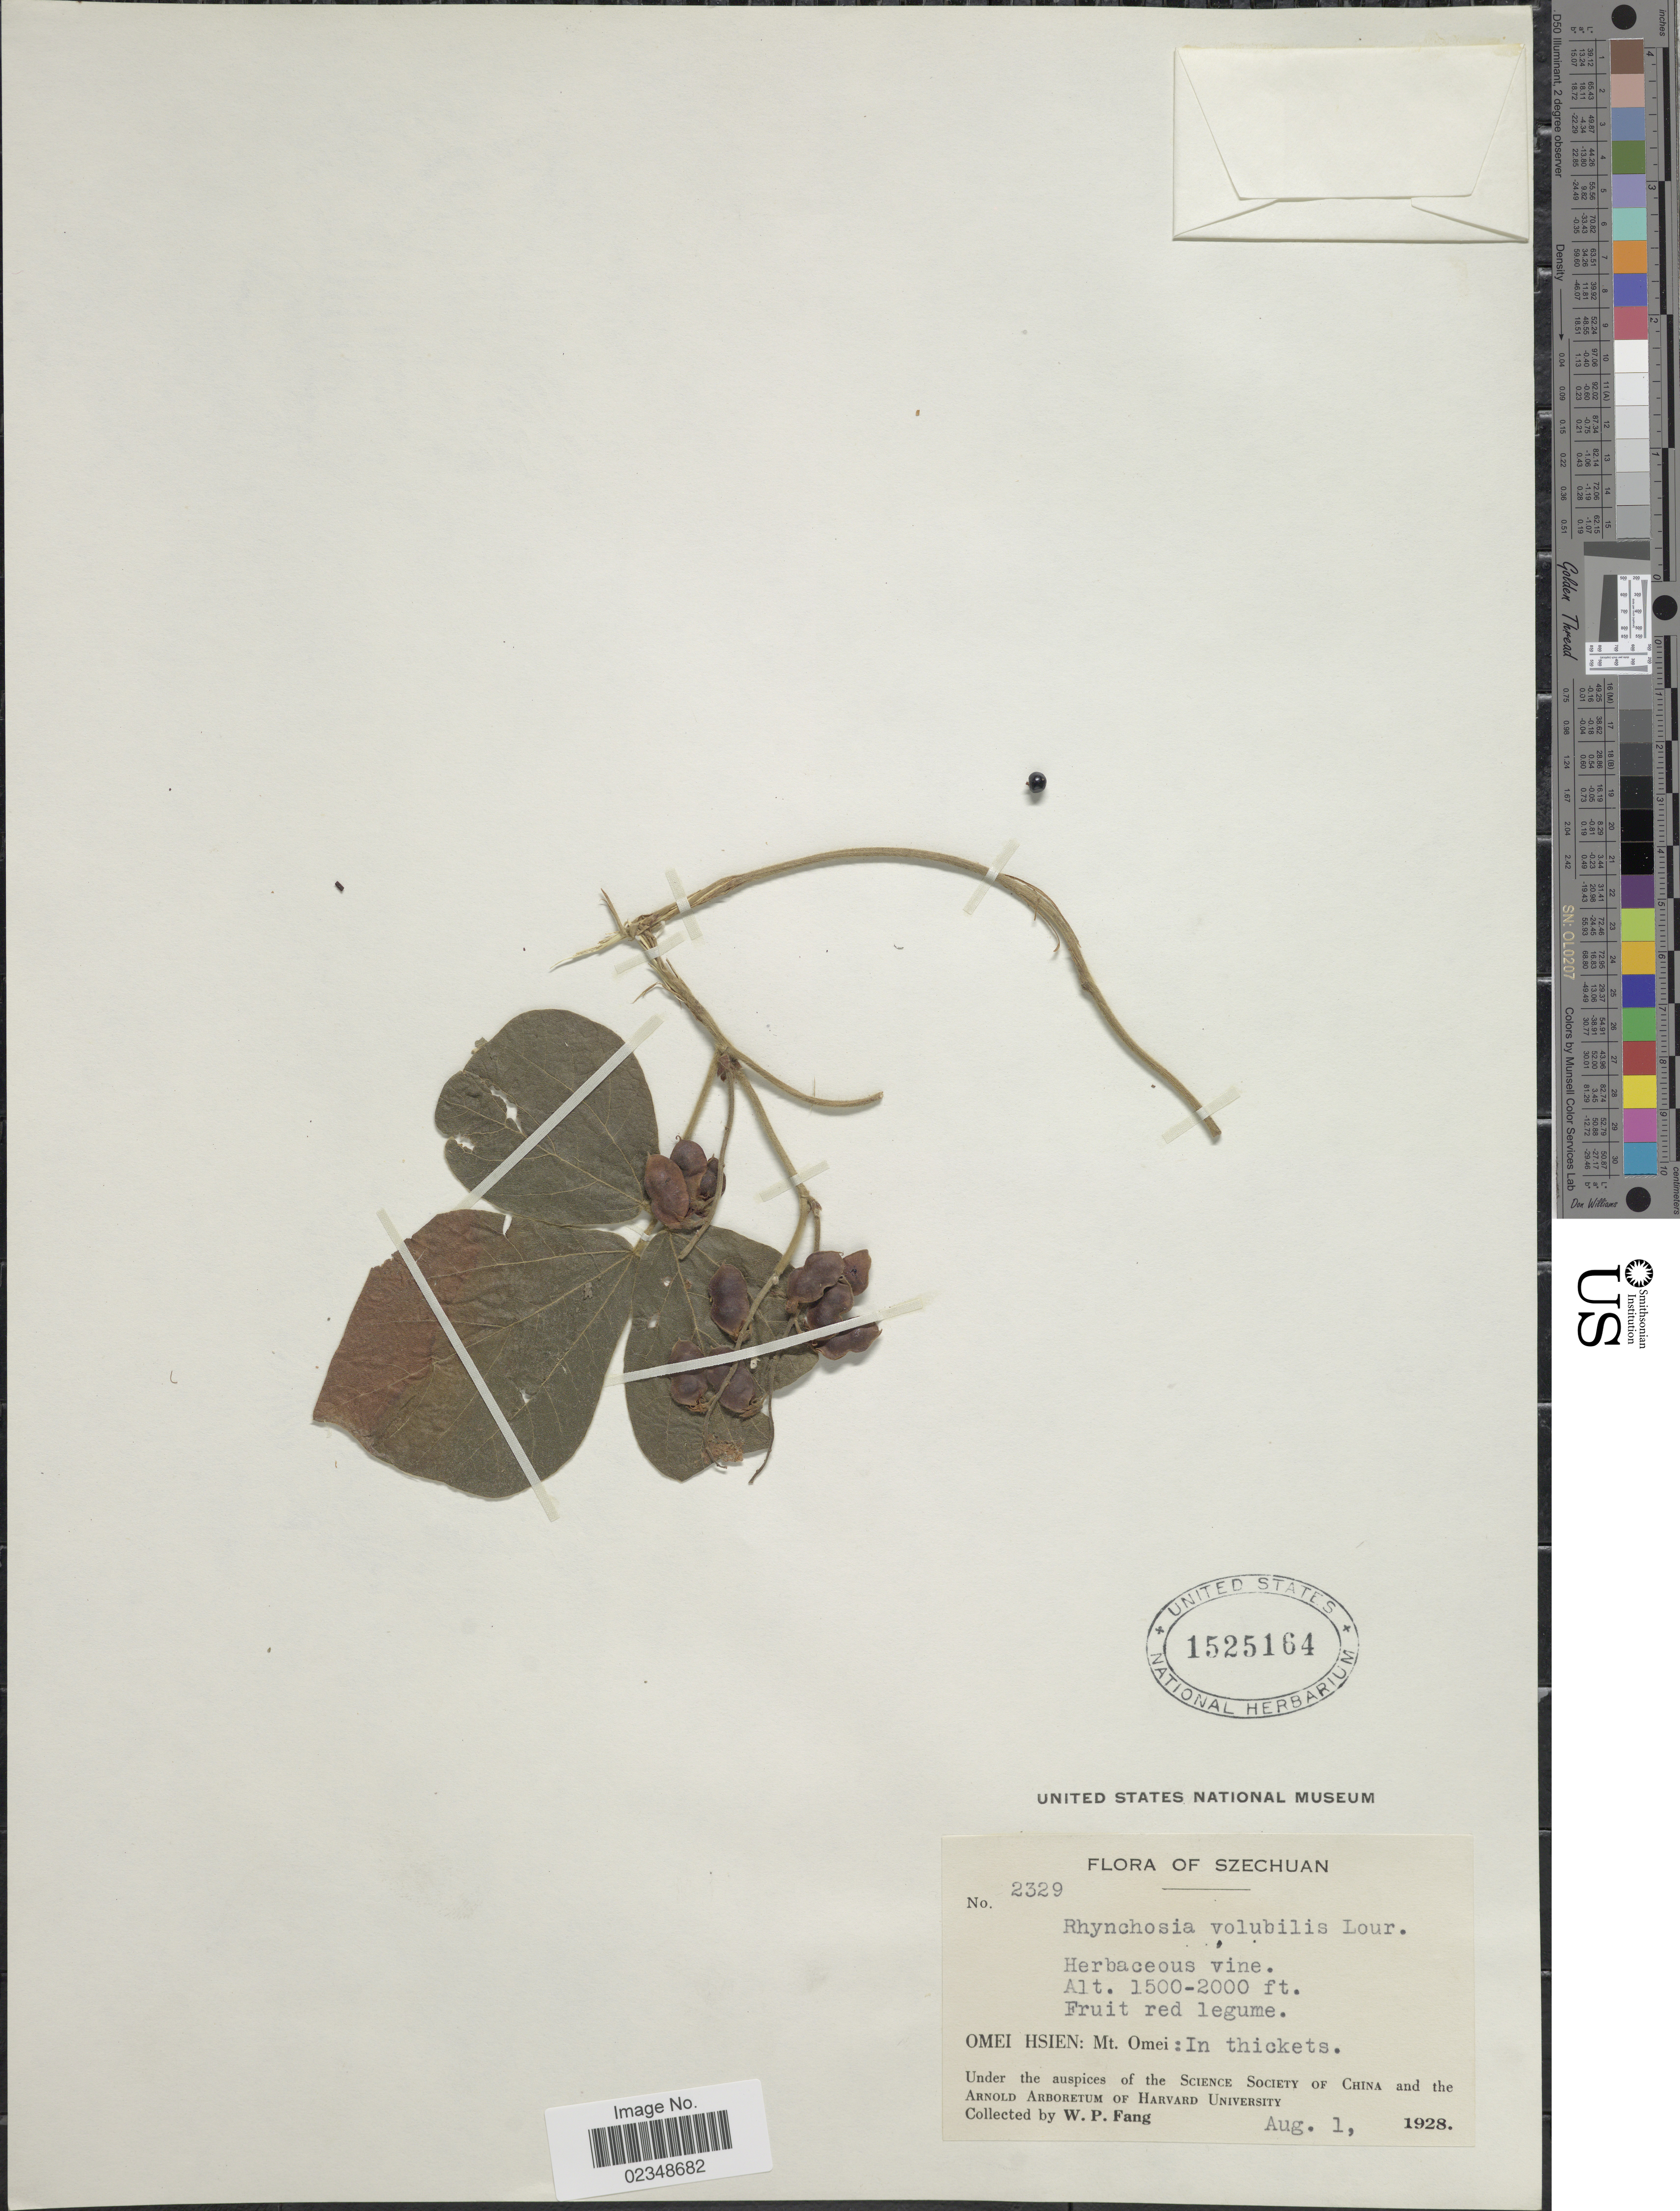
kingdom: Plantae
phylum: Tracheophyta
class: Magnoliopsida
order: Fabales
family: Fabaceae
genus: Rhynchosia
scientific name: Rhynchosia volubilis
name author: (Michx.) Wood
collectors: W. P. Fang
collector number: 2329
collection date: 1928-08-01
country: China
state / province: Sichuan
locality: Szechuan, Omei Hsien: Mt. Omei: in thickets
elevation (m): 457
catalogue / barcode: US 1525164